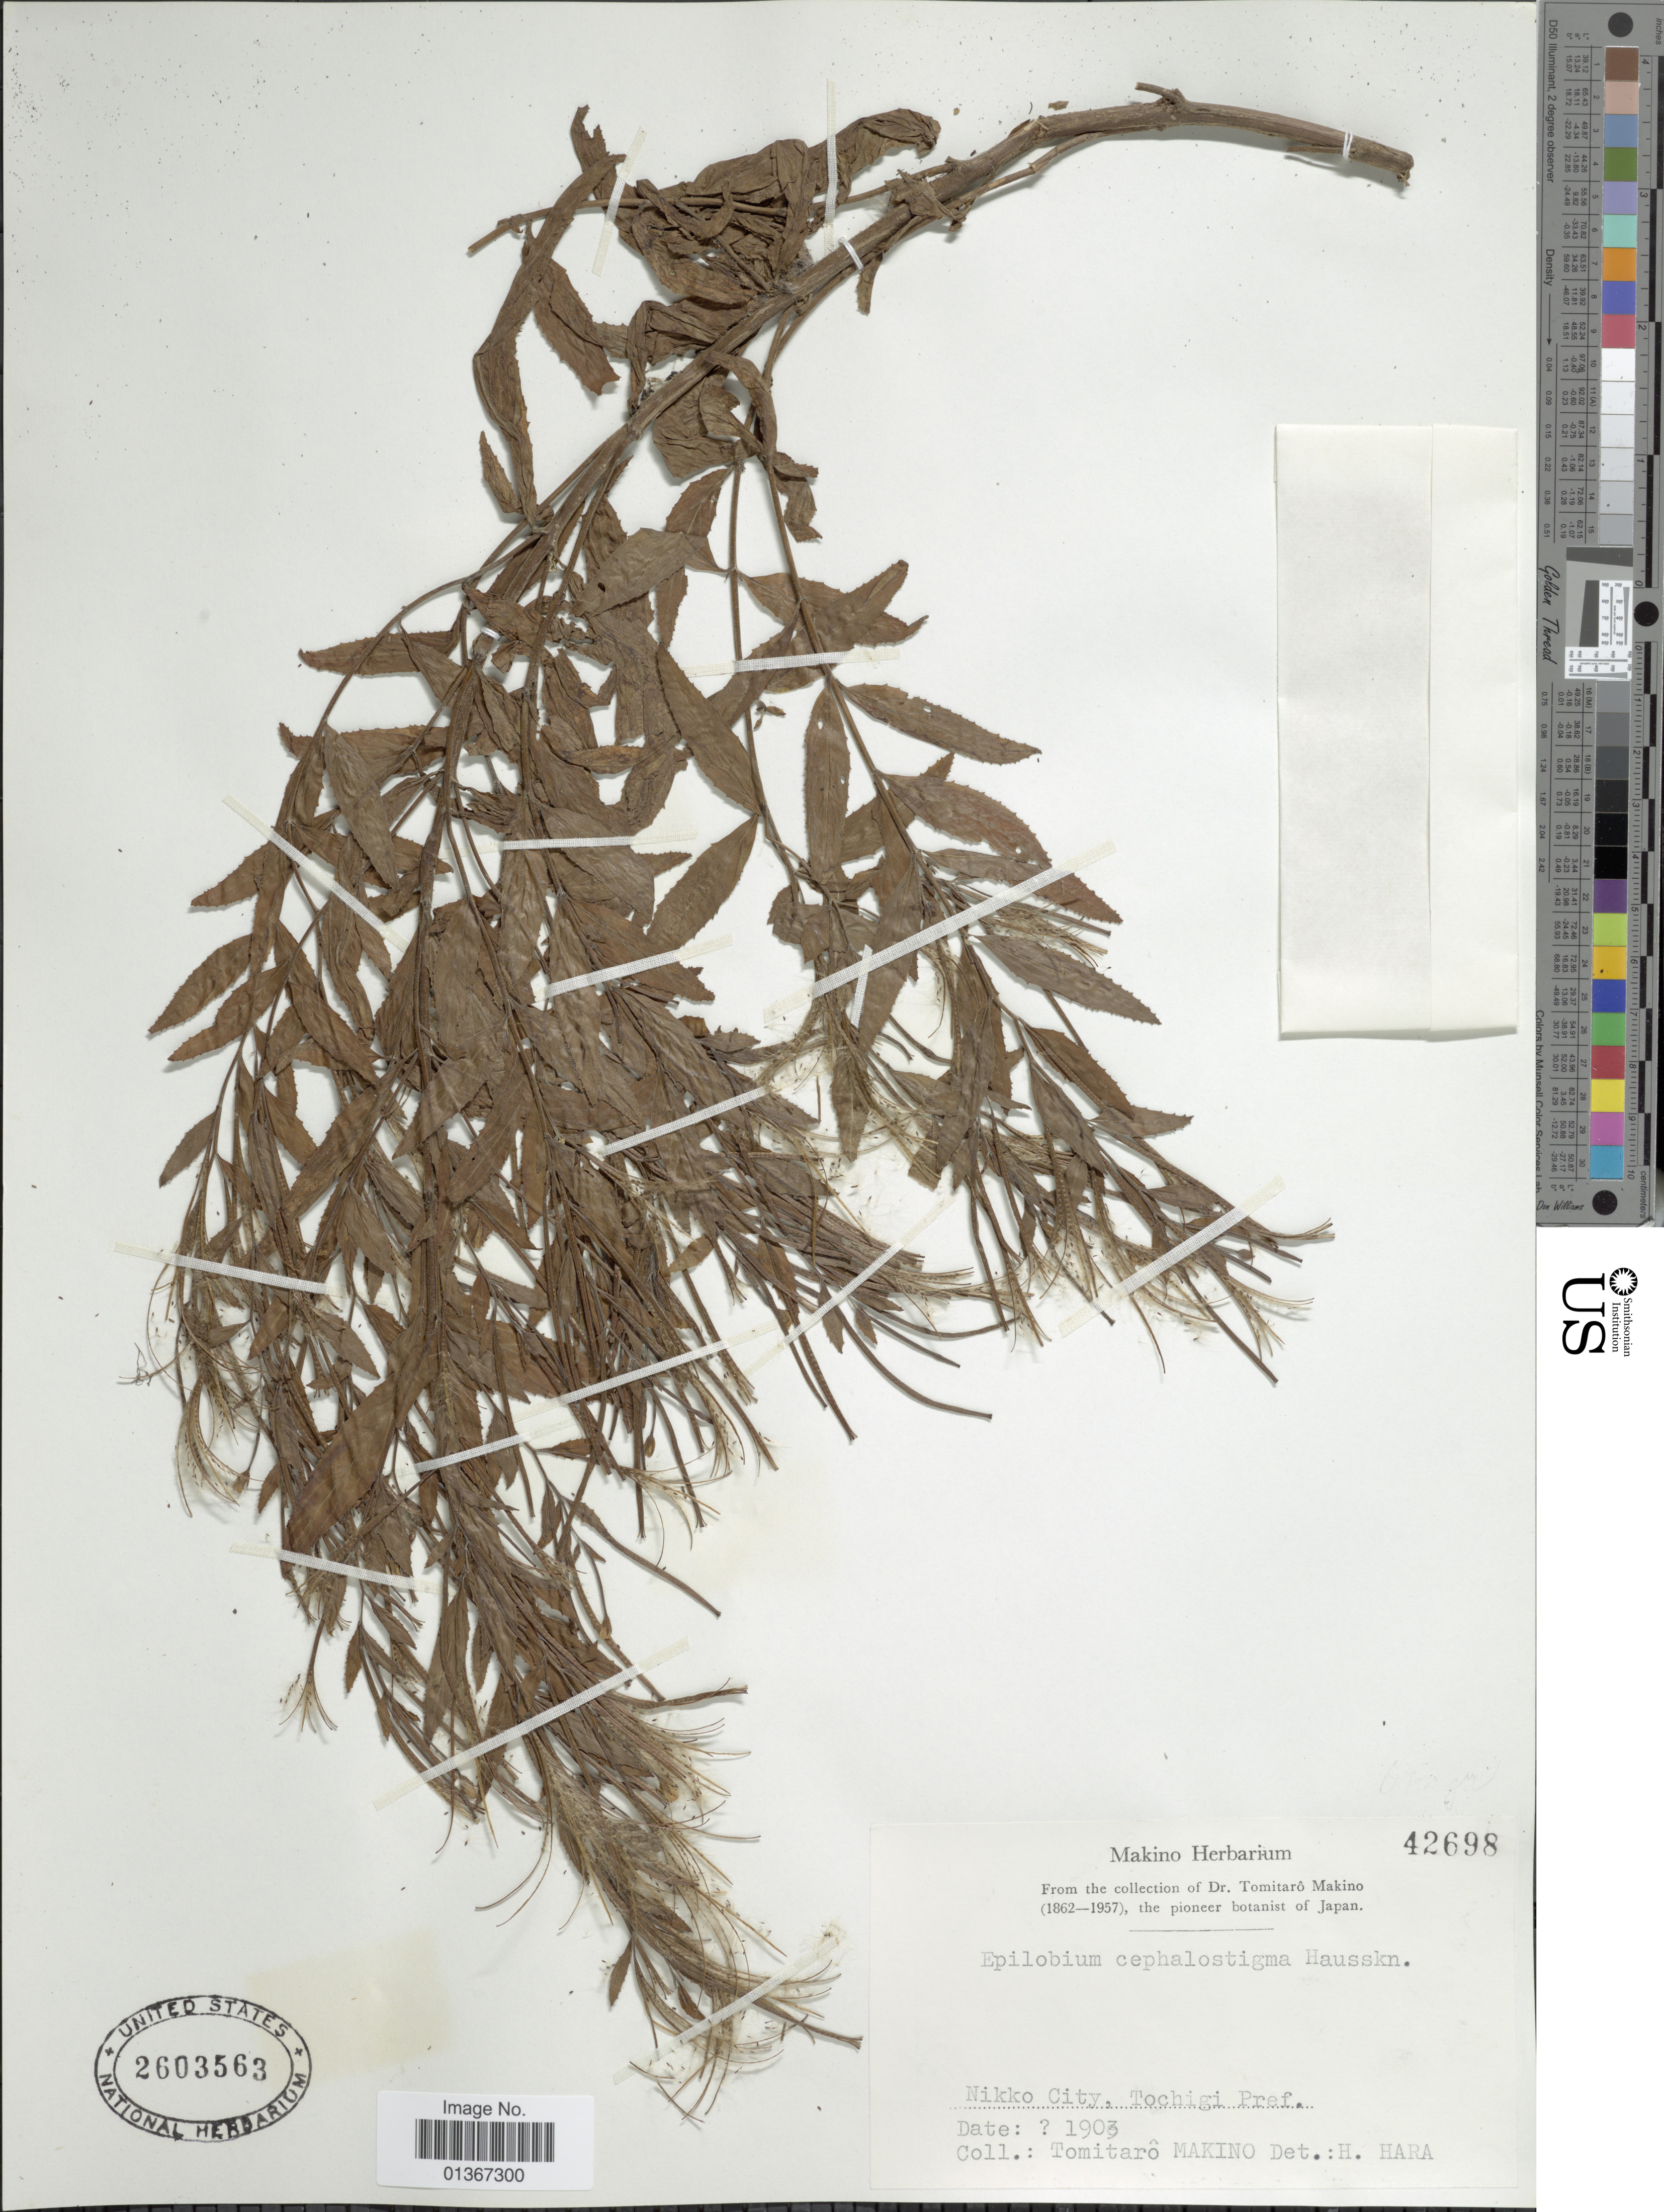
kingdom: Plantae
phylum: Tracheophyta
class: Magnoliopsida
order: Myrtales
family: Onagraceae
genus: Epilobium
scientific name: Epilobium amurense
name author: Hausskn.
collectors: T. Makino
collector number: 42698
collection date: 1903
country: Japan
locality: Nikko City, Tochigi Pref.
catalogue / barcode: US 2603563